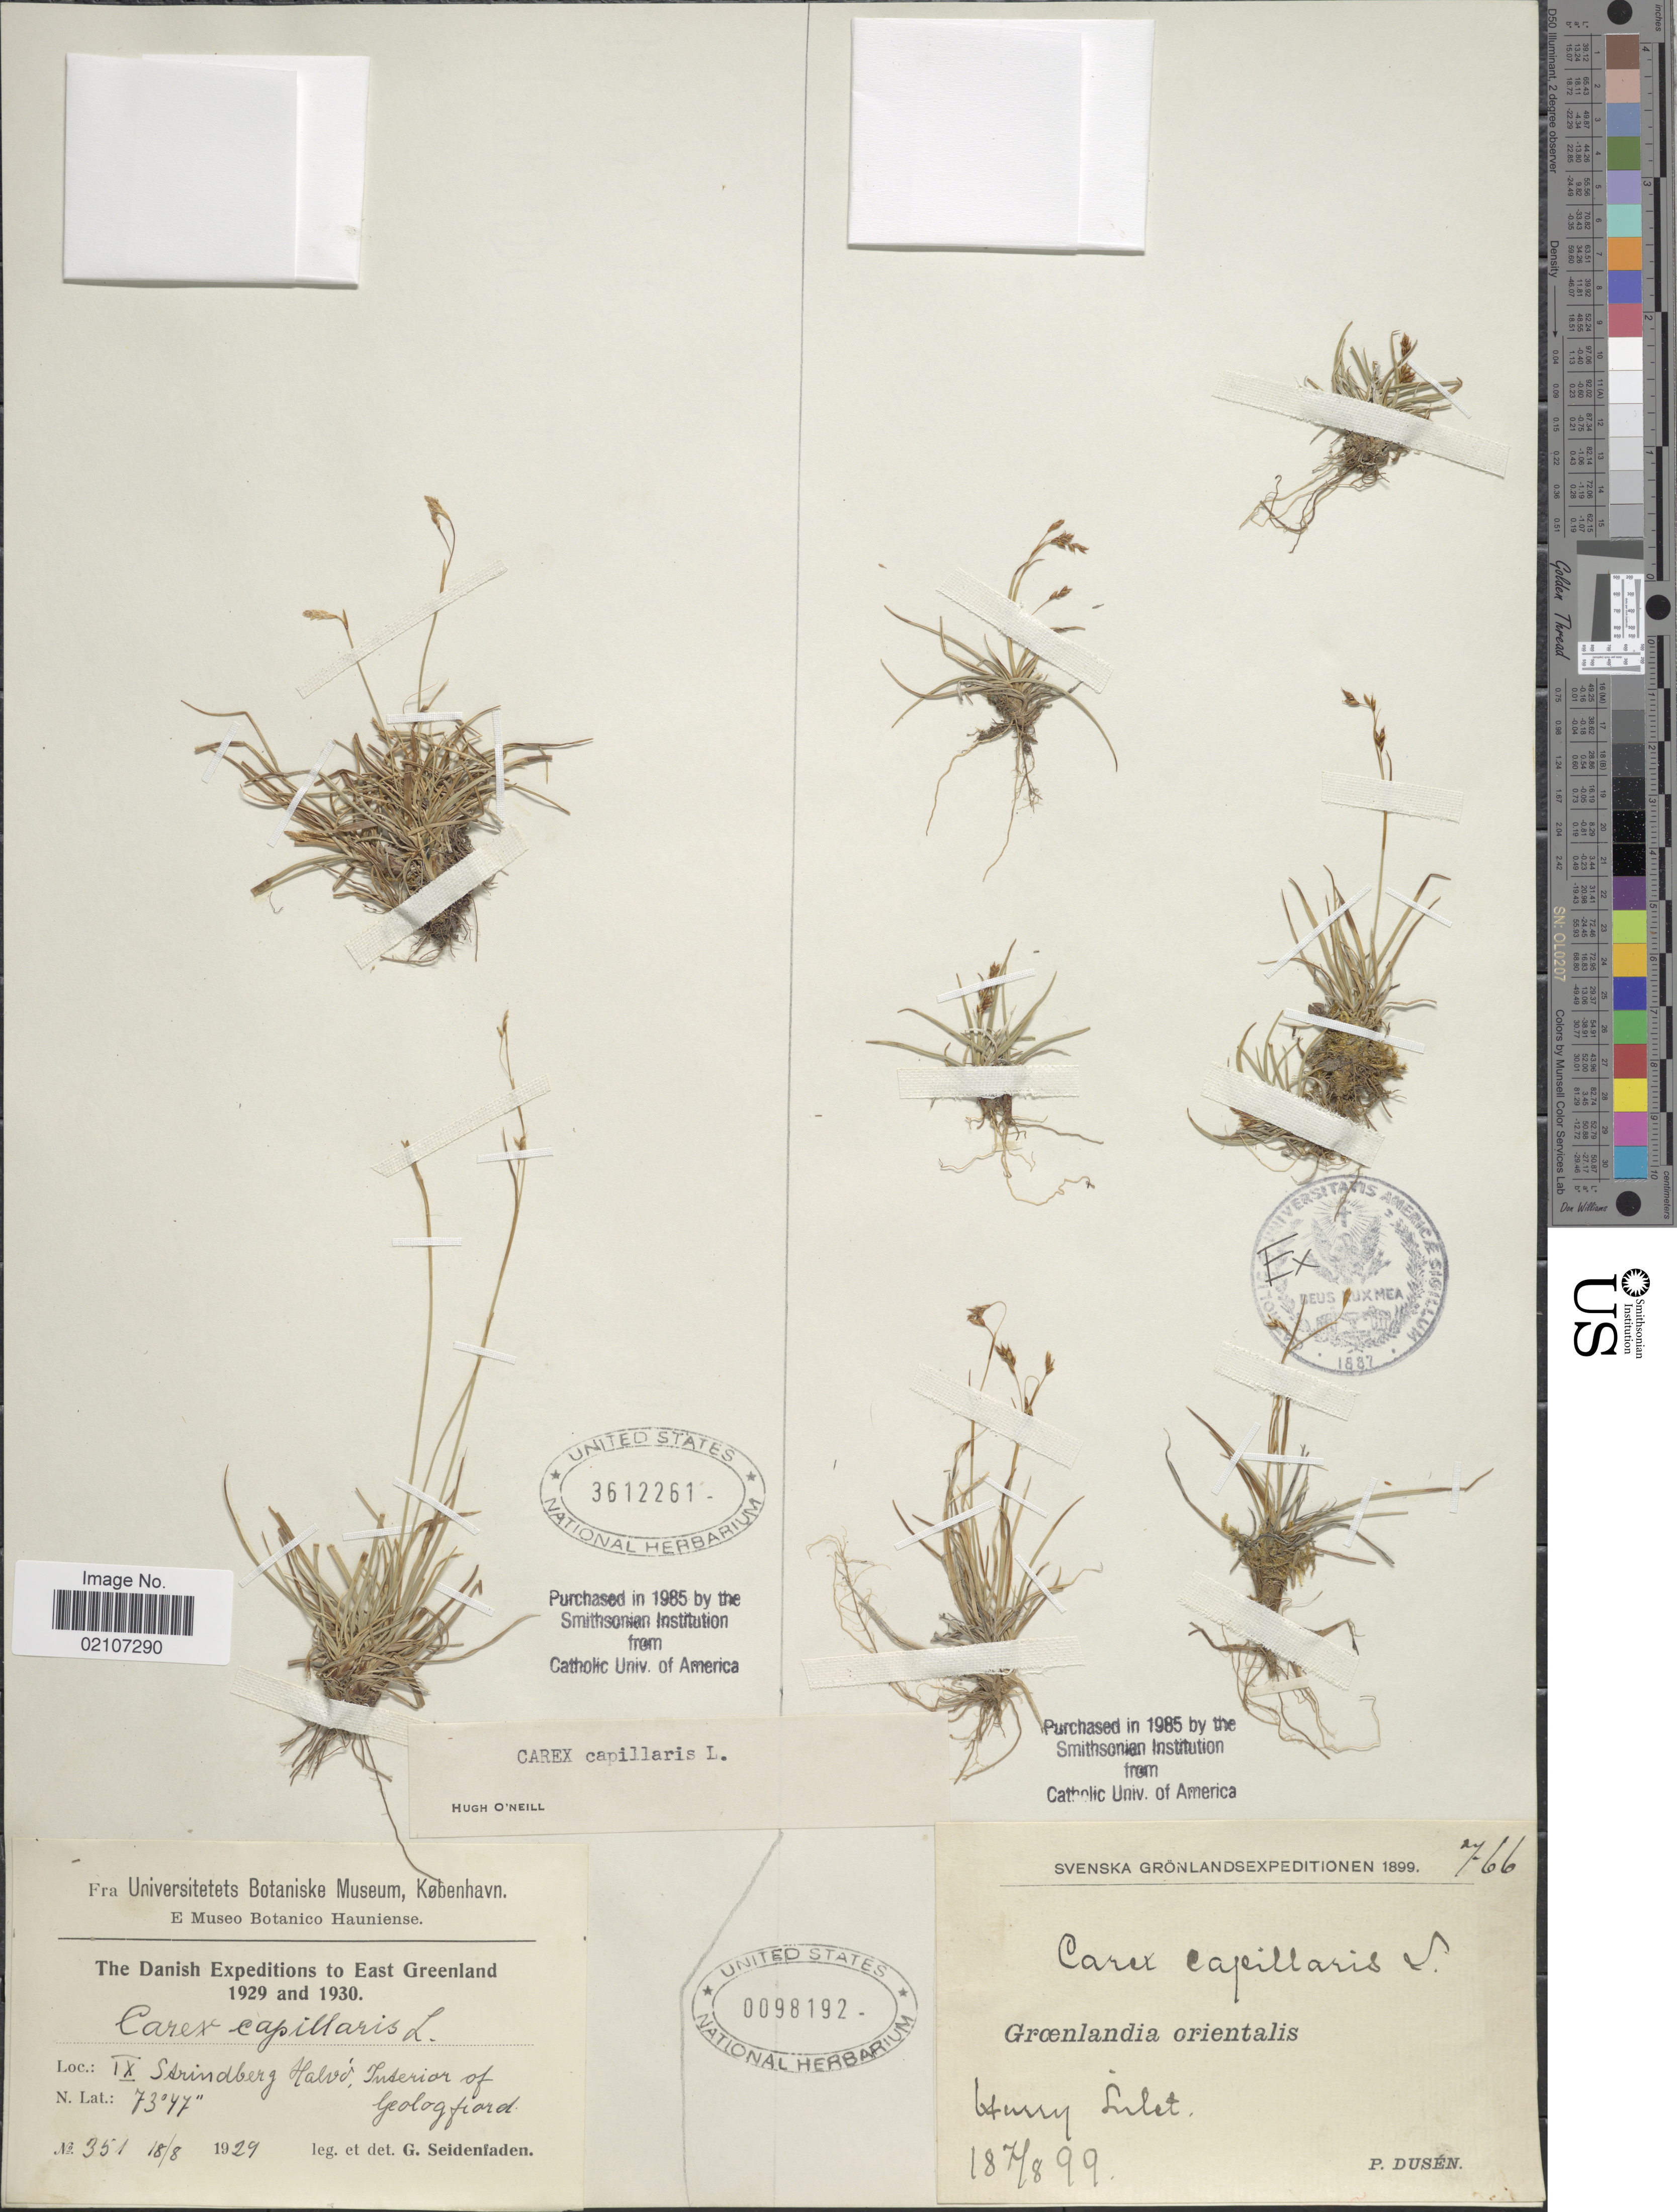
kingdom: Plantae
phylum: Tracheophyta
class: Liliopsida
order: Poales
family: Cyperaceae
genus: Carex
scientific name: Carex capillaris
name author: L.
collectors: G. Seidenfaden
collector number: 351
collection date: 1929-08-18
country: Greenland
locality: East greenland. IX Strindberg Halvd, Interior of Geologfiard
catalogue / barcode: US 3612261